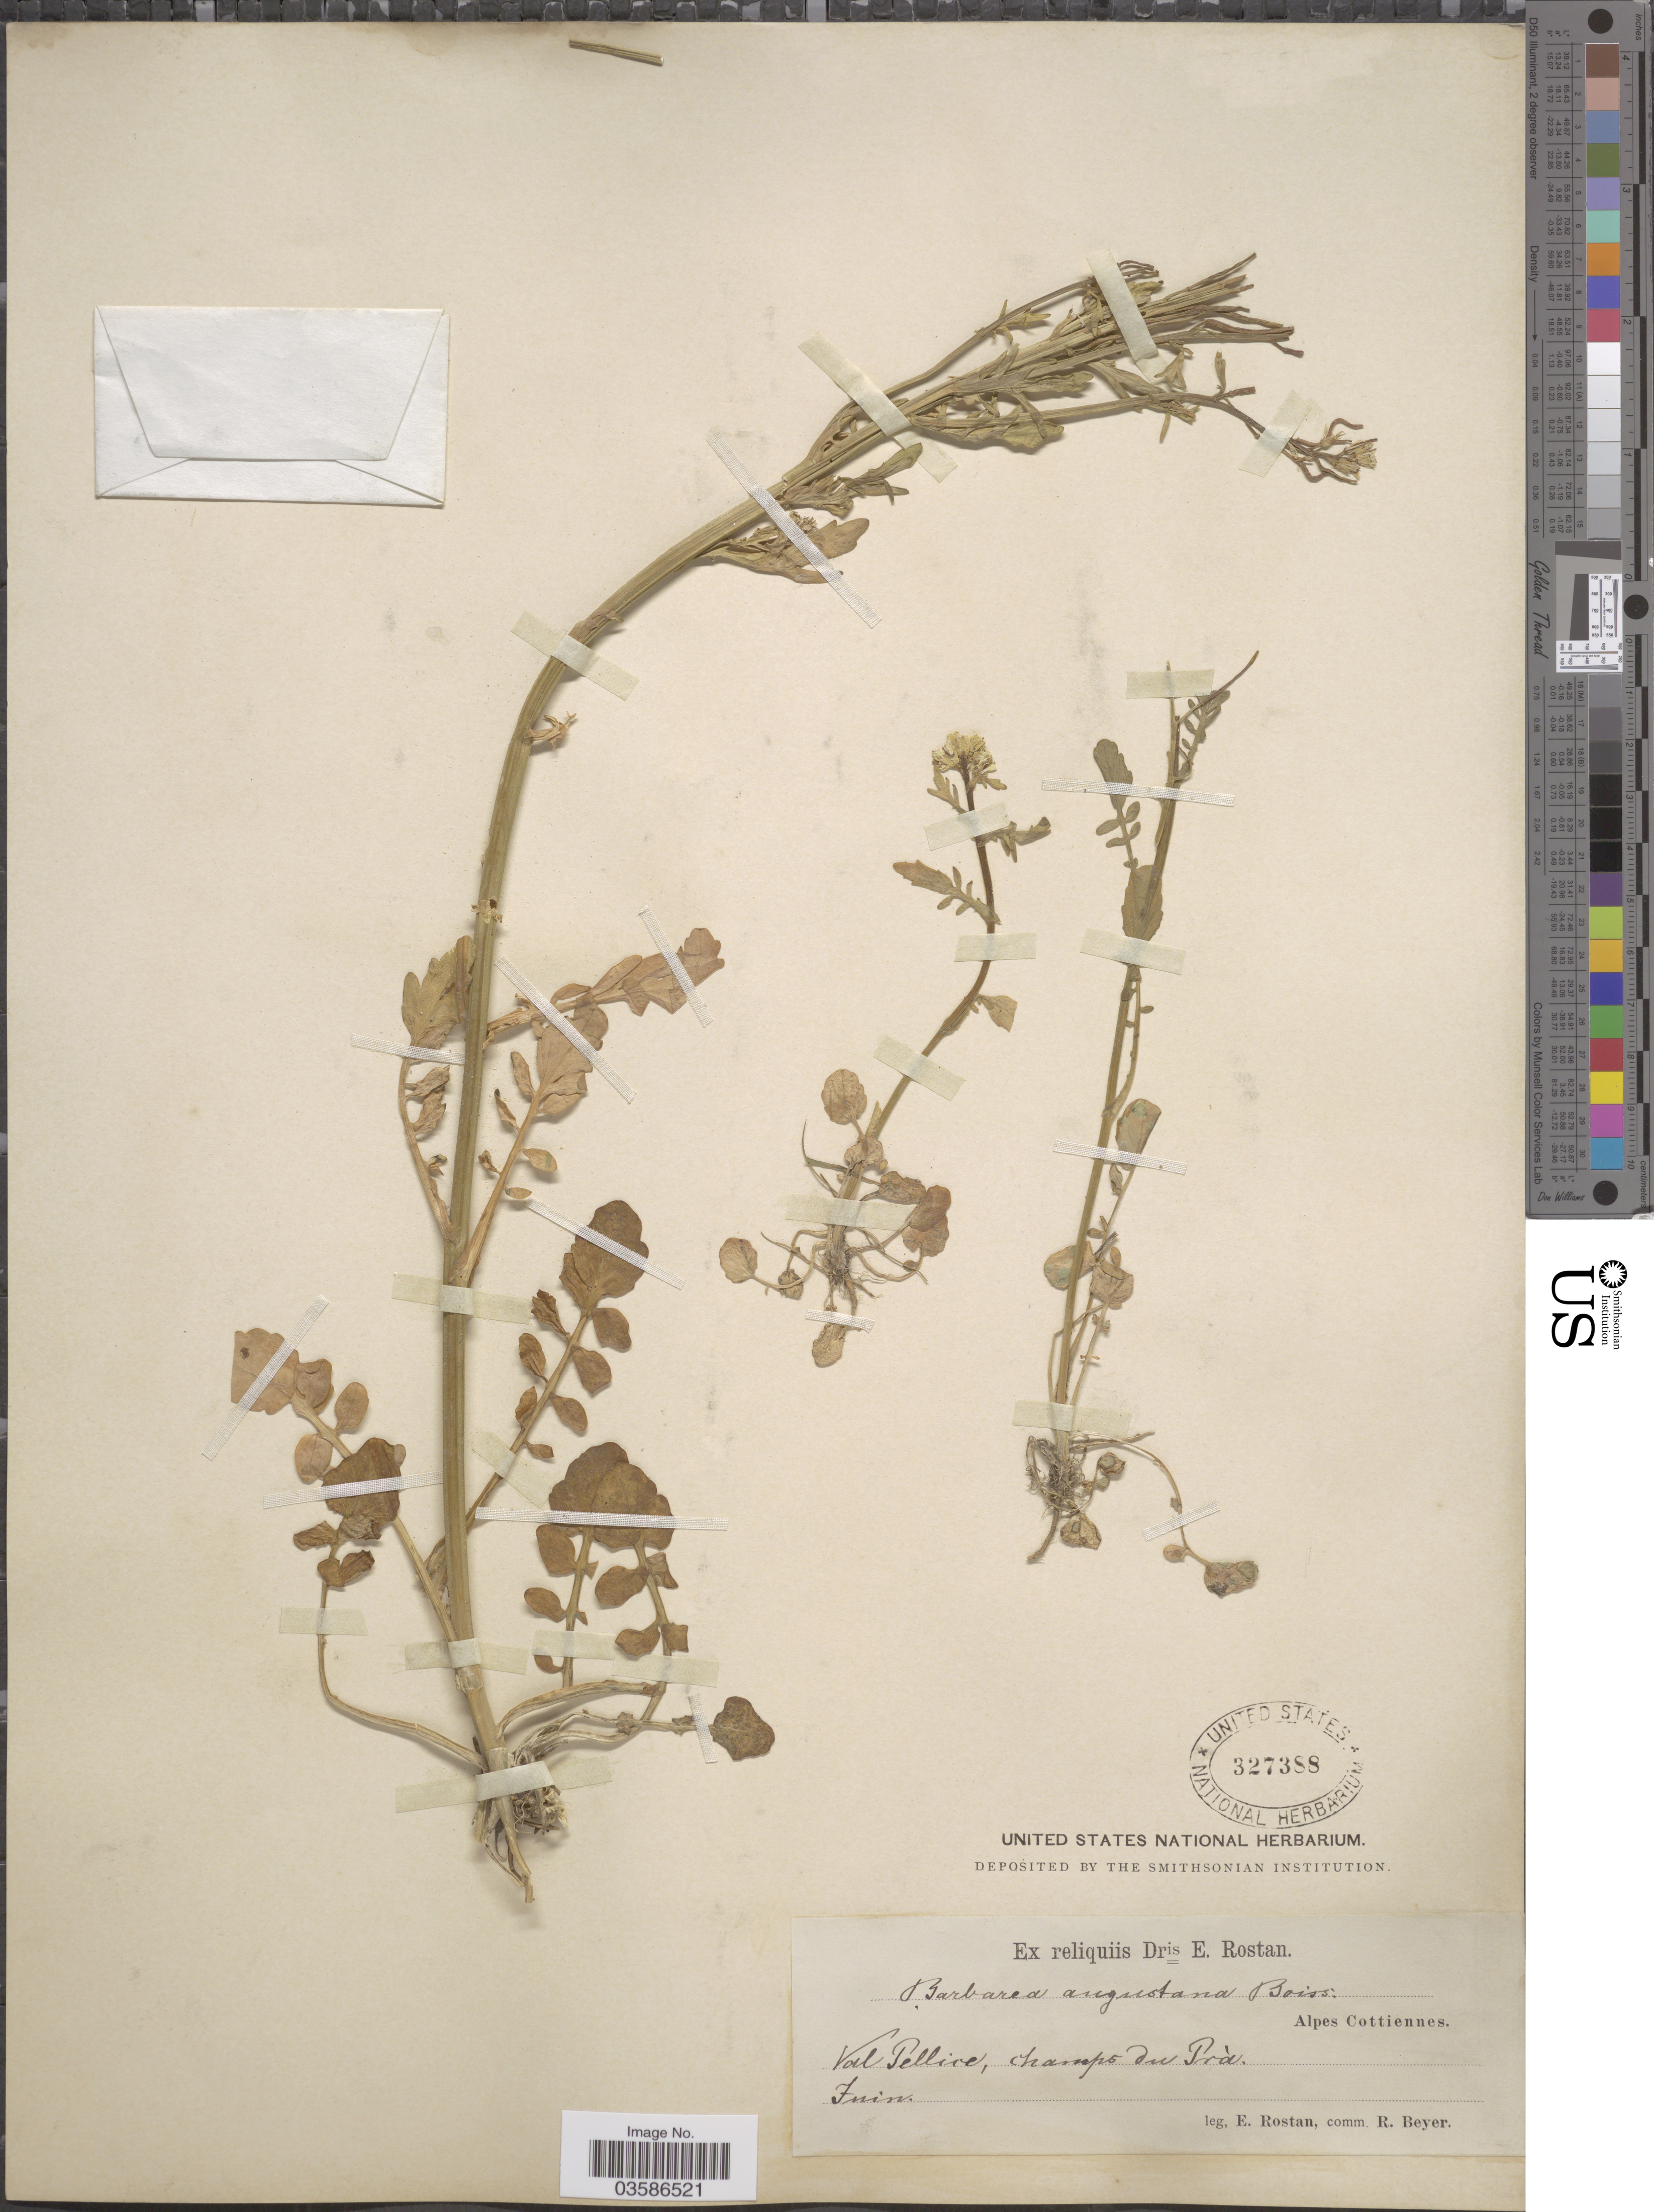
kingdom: Plantae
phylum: Tracheophyta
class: Magnoliopsida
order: Brassicales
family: Brassicaceae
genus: Barbarea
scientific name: Barbarea augustana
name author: Boiss.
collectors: E. Rostan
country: Italy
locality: Alpes Cottiennes. Val Pellice, champs du Prà.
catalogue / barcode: US 327388